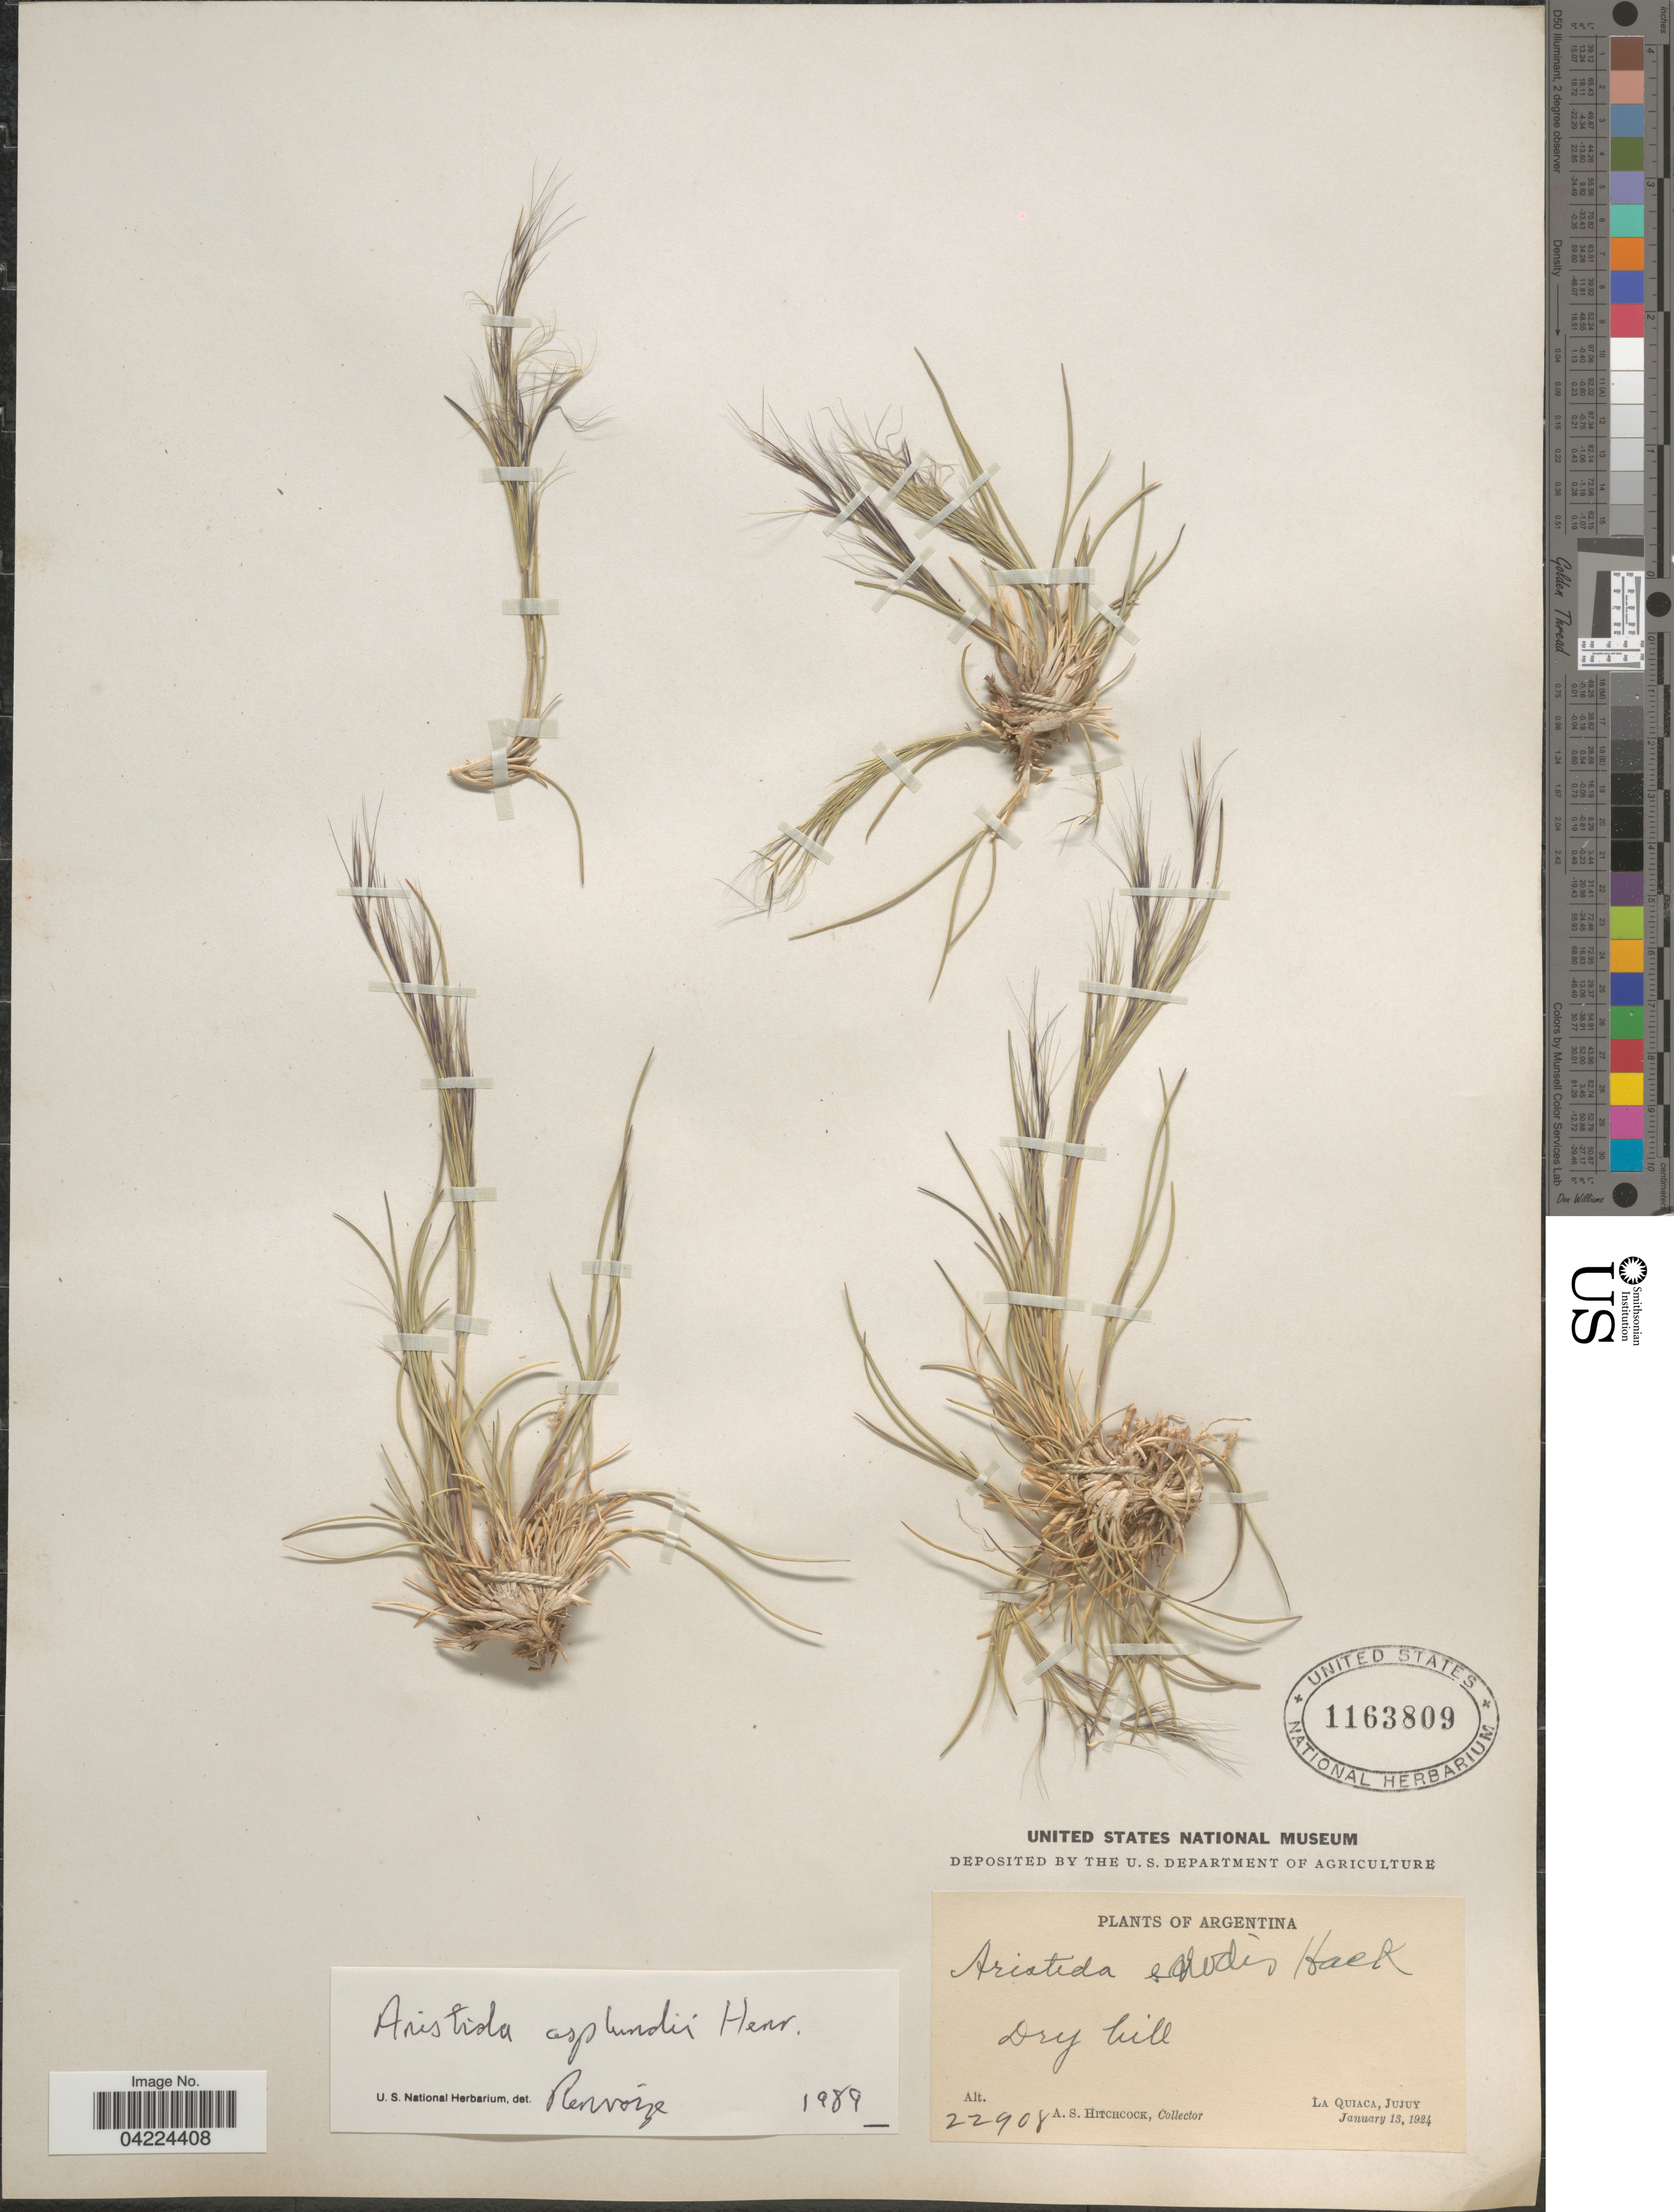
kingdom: Plantae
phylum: Tracheophyta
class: Liliopsida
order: Poales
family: Poaceae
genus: Aristida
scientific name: Aristida asplundii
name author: Henr.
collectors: A. S. Hitchcock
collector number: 22908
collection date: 1924-01-13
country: Argentina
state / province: Jujuy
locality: Dry hill. La Quiaca.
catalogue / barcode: US 1163809